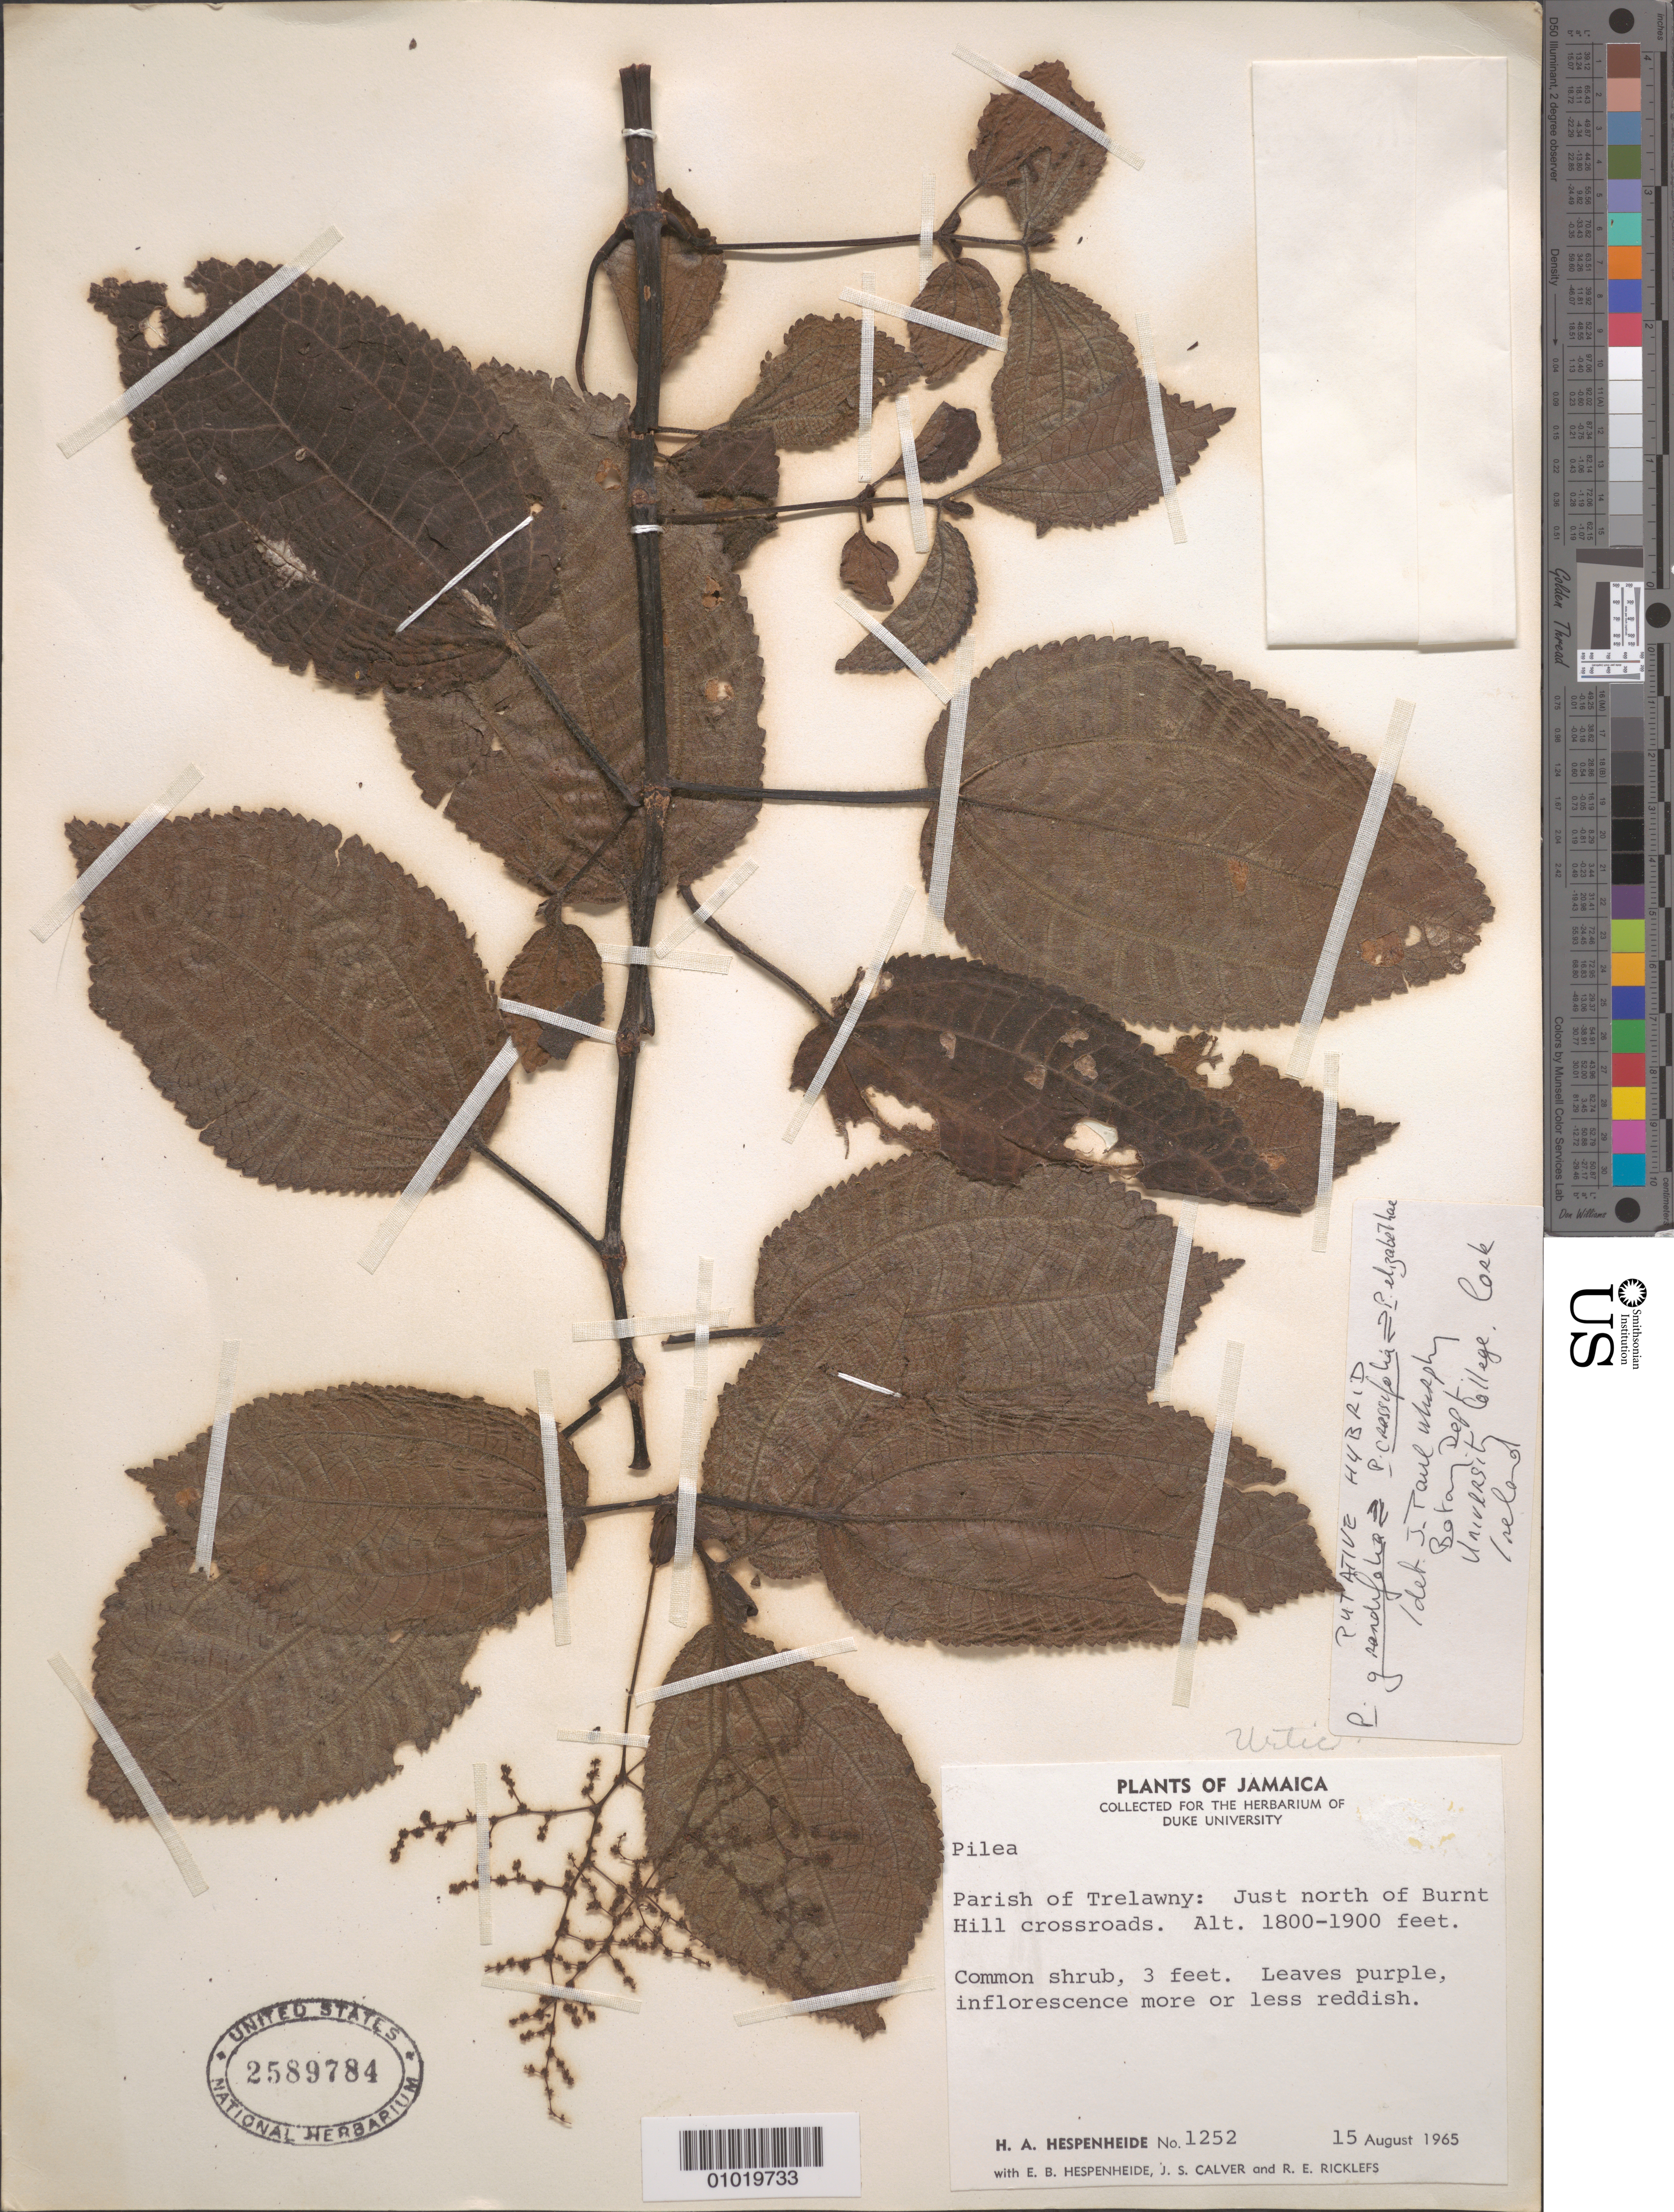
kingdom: Plantae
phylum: Tracheophyta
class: Magnoliopsida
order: Rosales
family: Urticaceae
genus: Pilea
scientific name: Pilea sp.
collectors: H. A. Hespenheide, E. Hespenheide, J. Calver & R. Ricklefs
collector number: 1252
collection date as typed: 15 Aug 1965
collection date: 1965-08-15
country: Jamaica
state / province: Trelawny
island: Jamaica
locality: Just N of Burnt Hill crossroads.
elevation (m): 549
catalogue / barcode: US 2589784